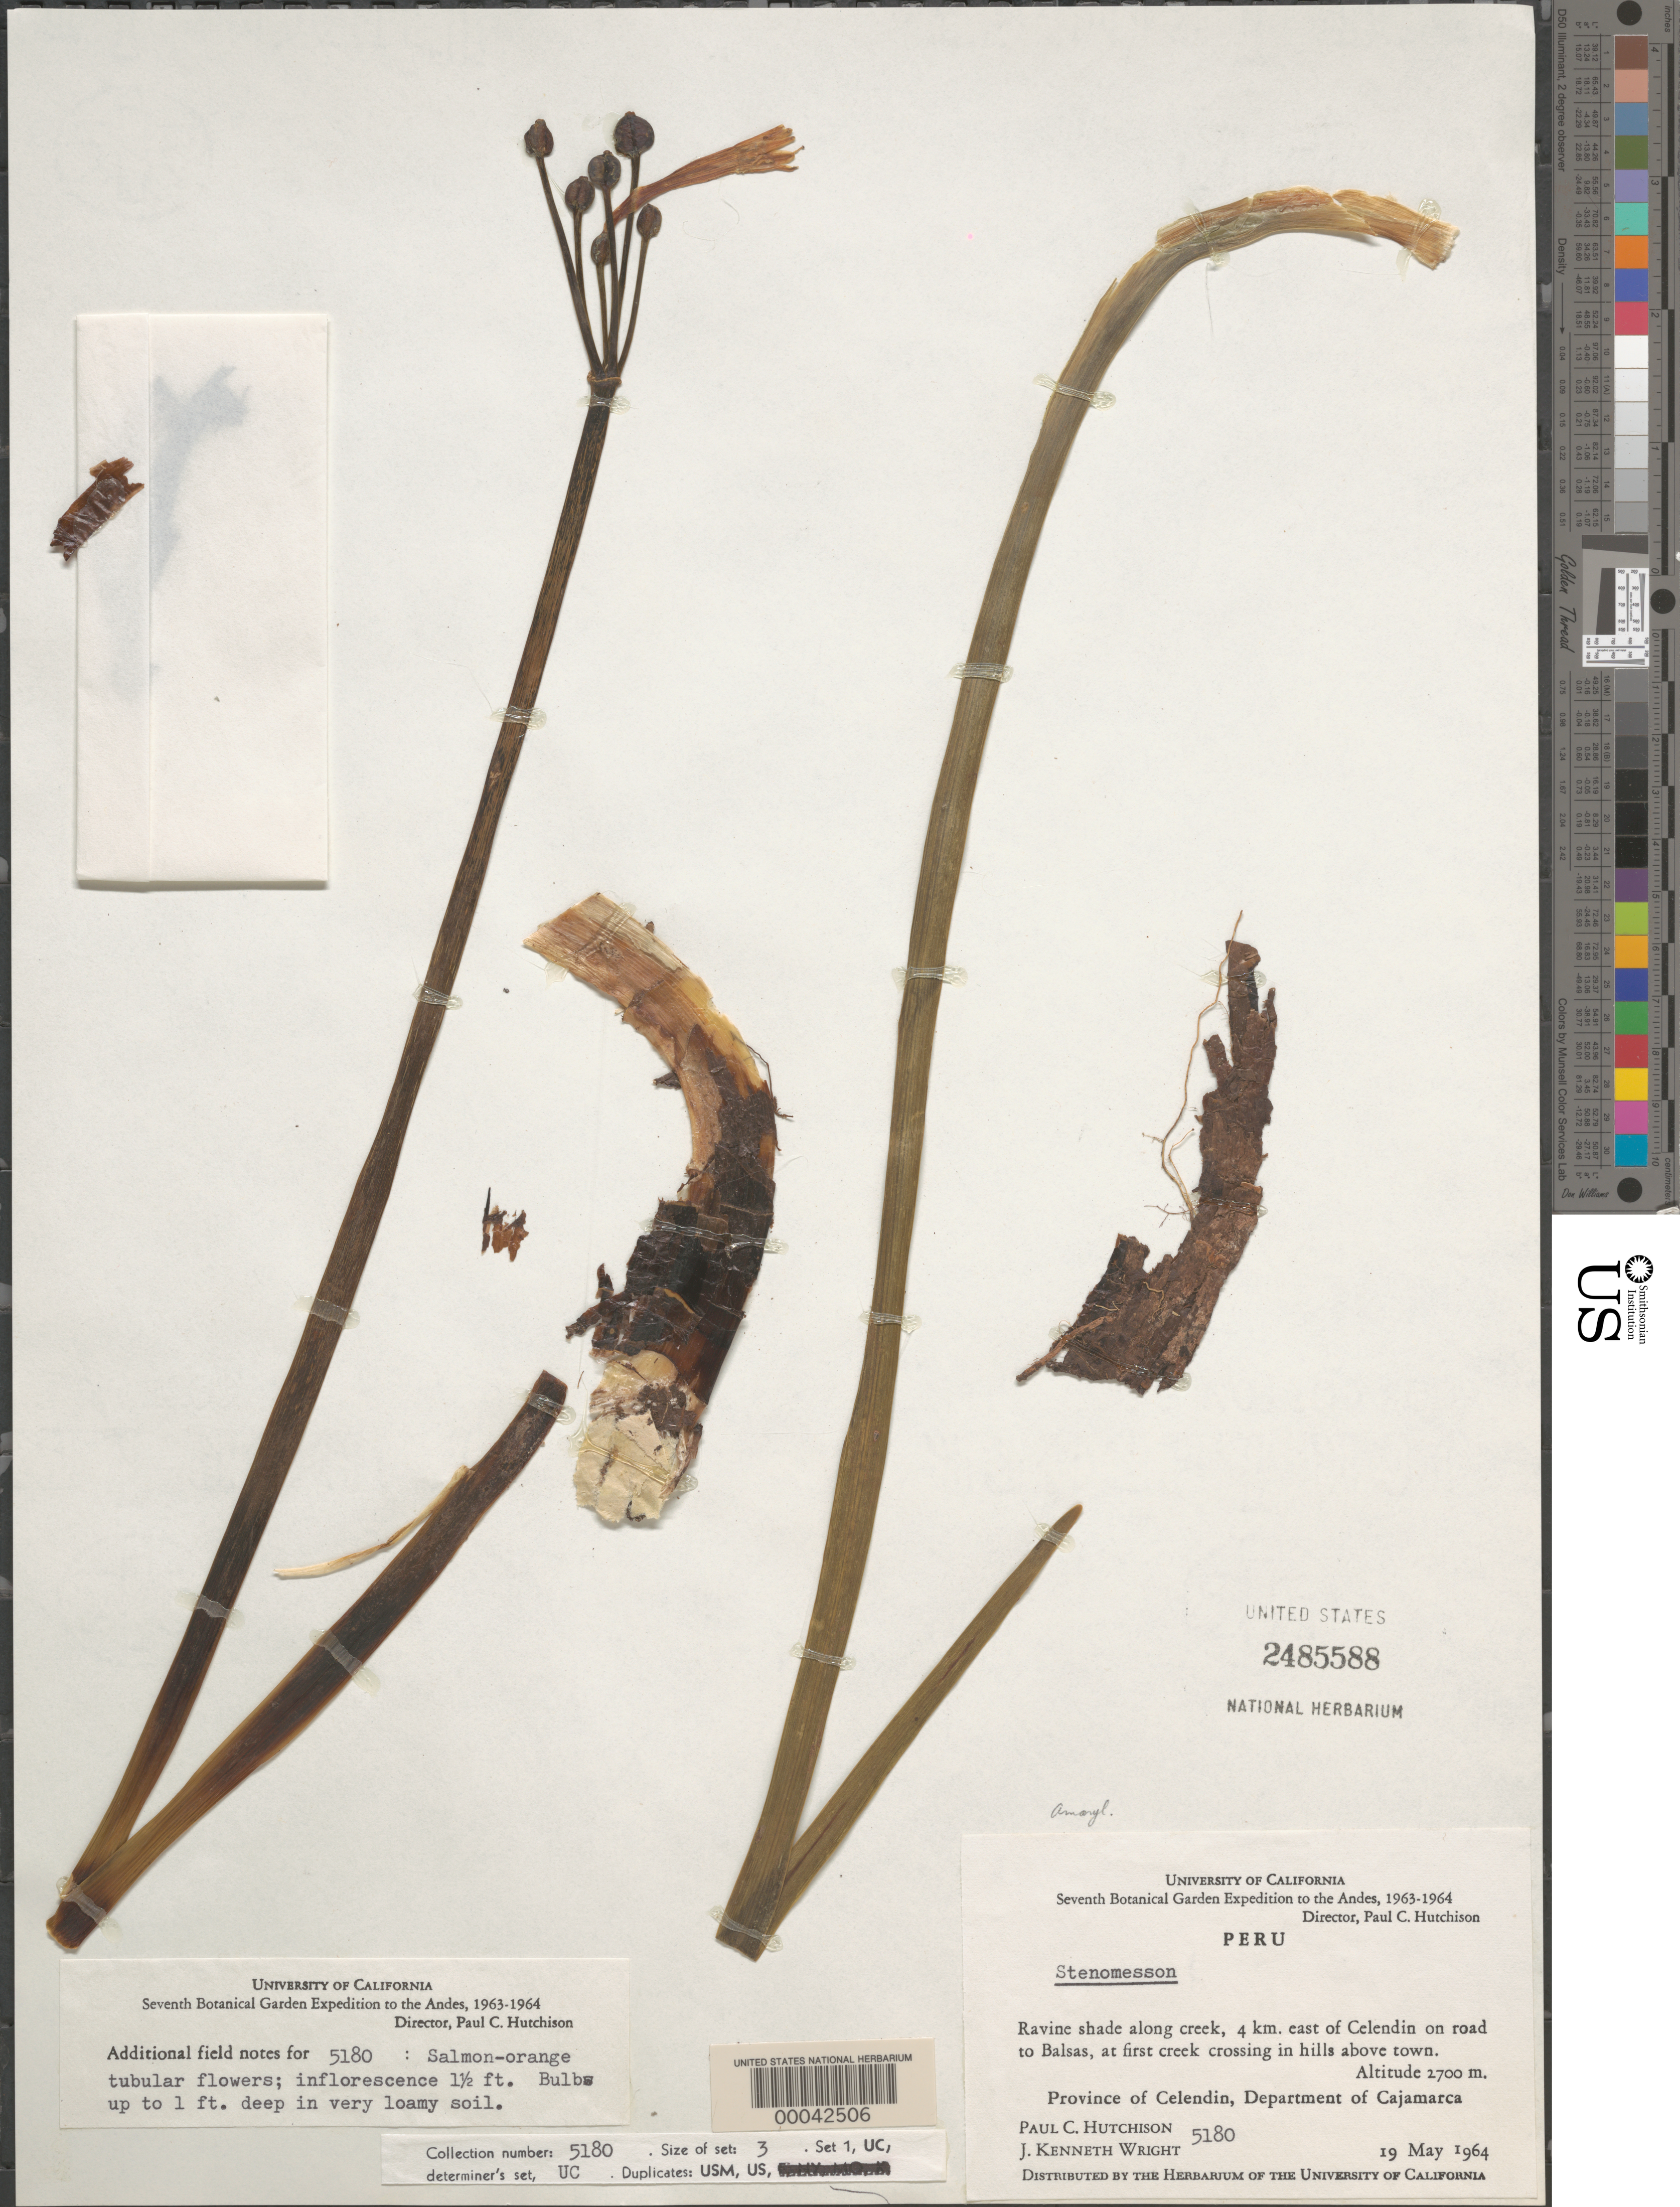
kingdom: Plantae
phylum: Tracheophyta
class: Liliopsida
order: Asparagales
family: Amaryllidaceae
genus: Stenomesson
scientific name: Stenomesson sp.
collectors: P. C. Hutchison & J. K. Wright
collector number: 5180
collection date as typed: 19 May 1964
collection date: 1964-05-19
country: Peru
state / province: Cajamarca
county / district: Celendín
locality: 4 km E of Celendín on road to Balsas, at first creek crossing in hills above town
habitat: Ravine shade along creek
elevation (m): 2700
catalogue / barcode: US 2485588